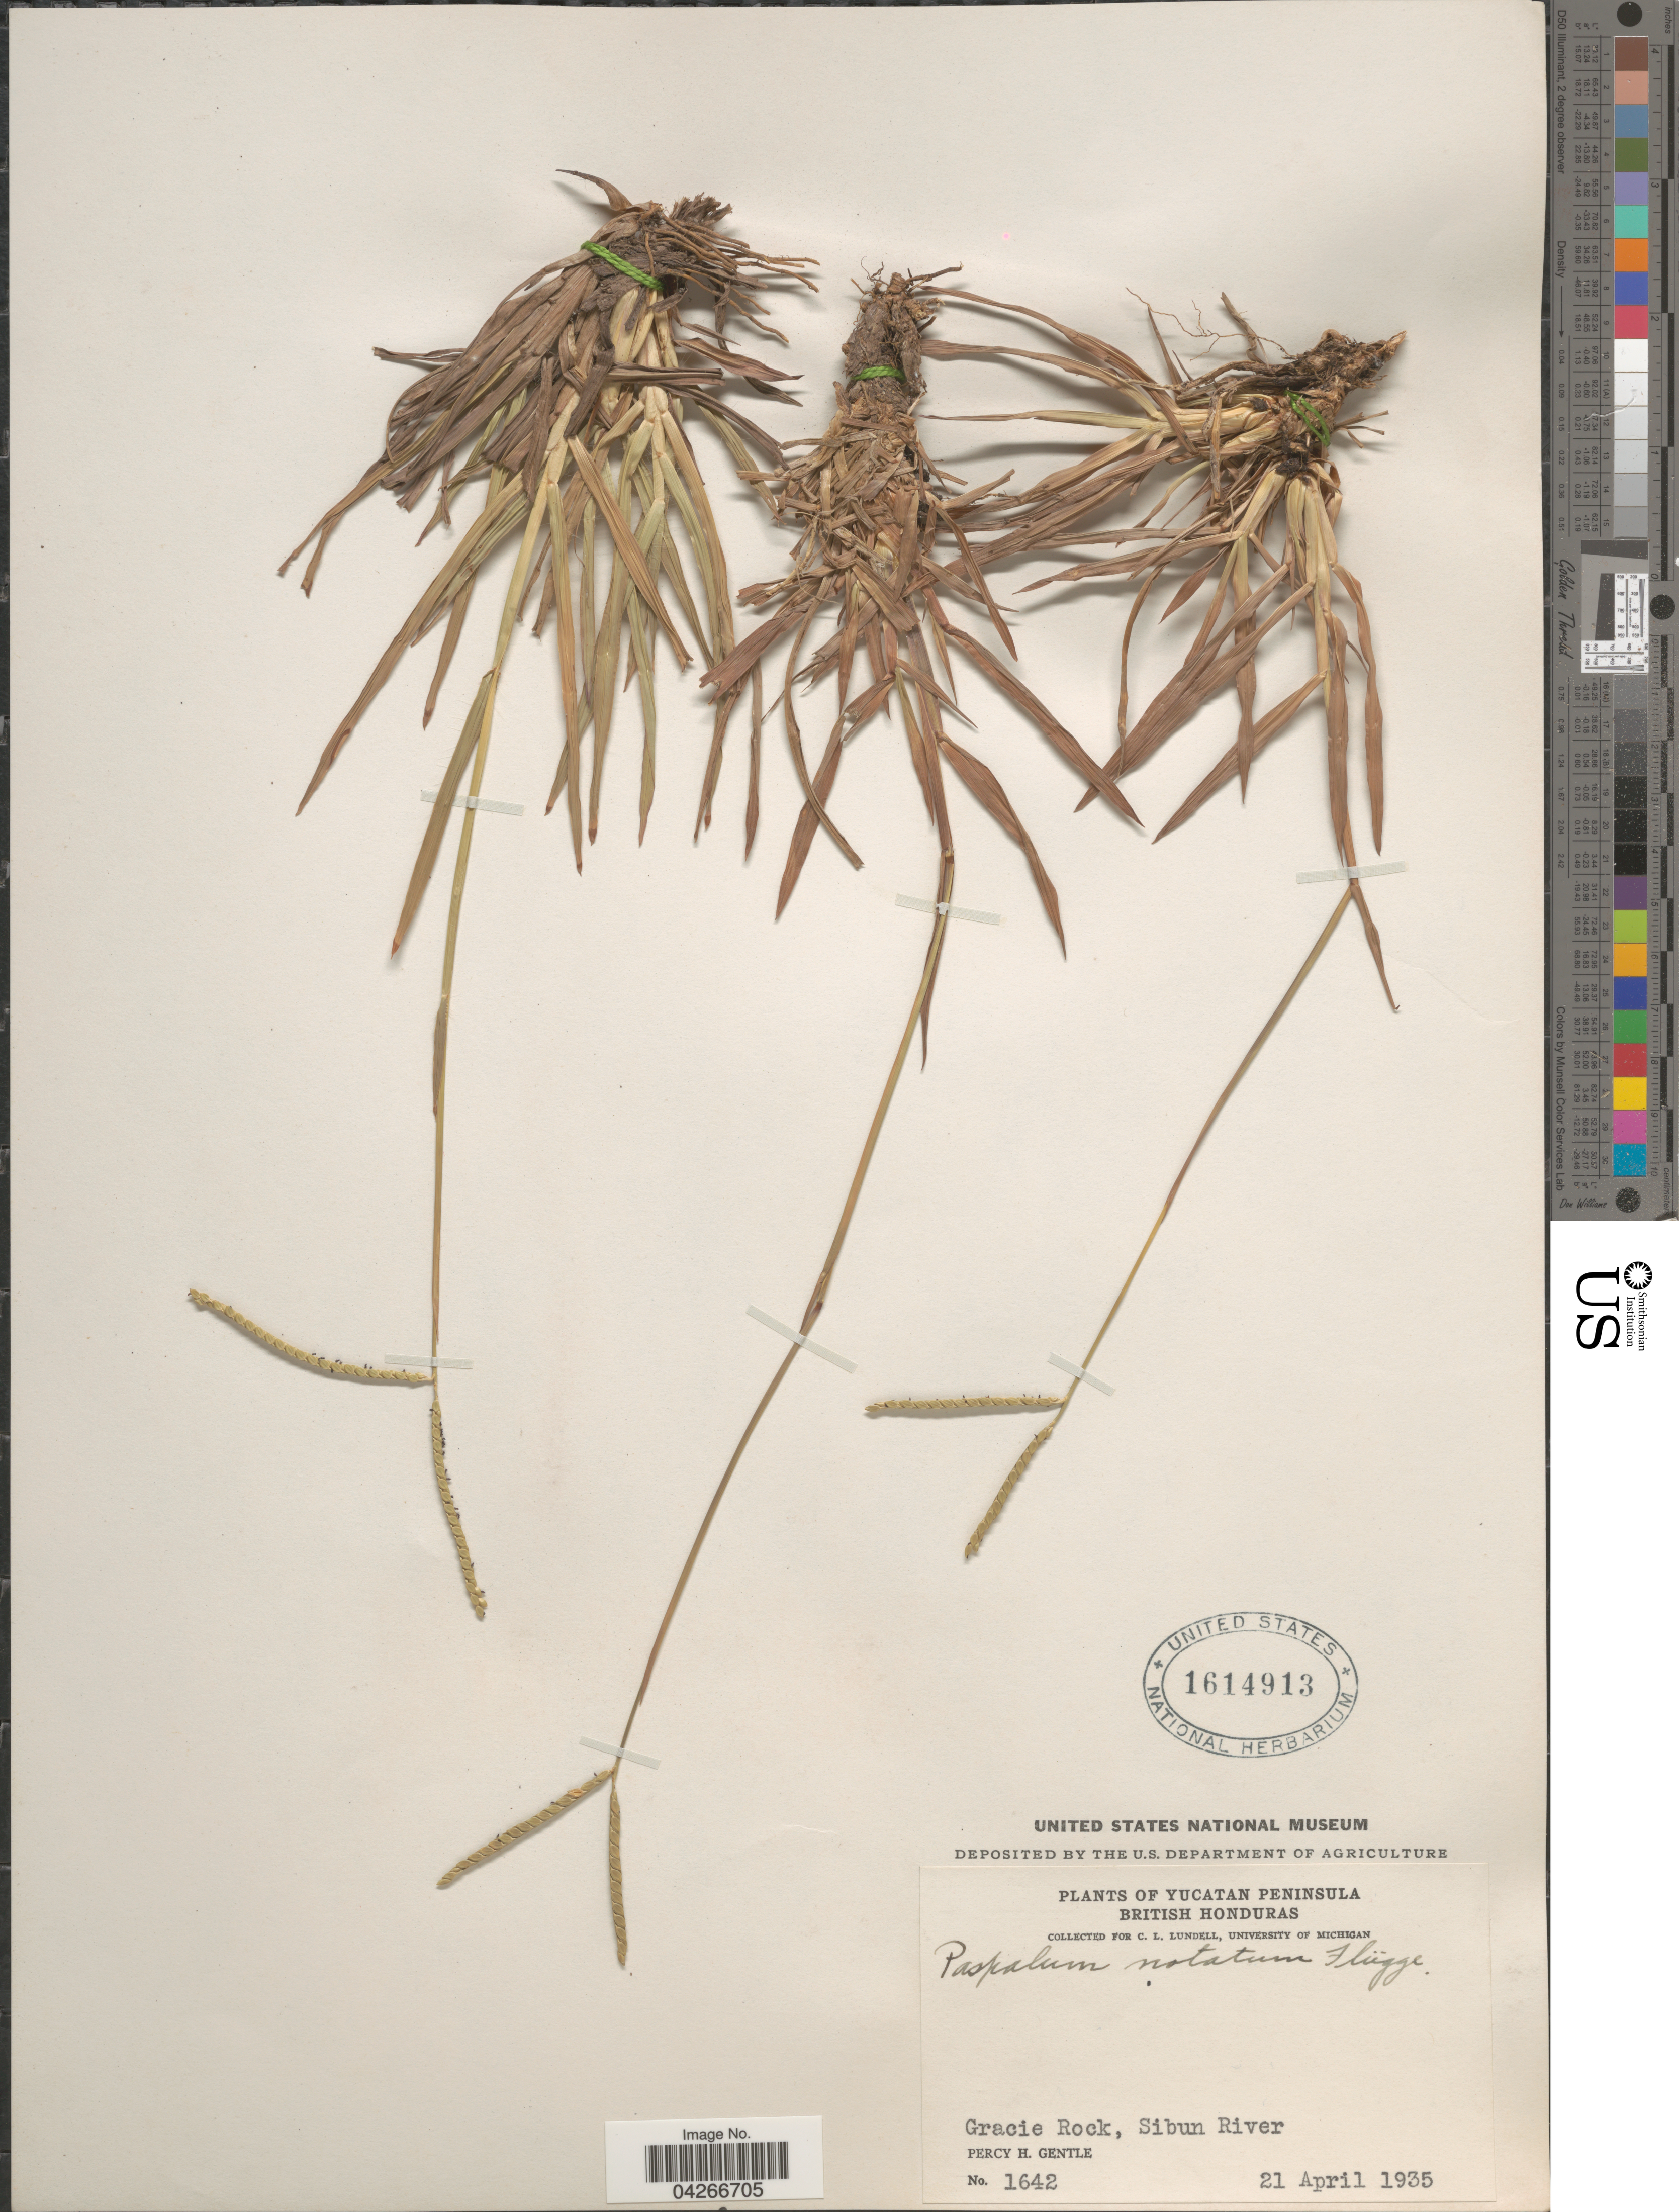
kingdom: Plantae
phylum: Tracheophyta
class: Liliopsida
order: Poales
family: Poaceae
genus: Paspalum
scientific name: Paspalum minus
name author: E. Fourn.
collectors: P. H. Gentle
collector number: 1642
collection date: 1935-04-21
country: Belize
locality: Yucatan Peninsula. British Honduras. Gracie Rock, Sibun River.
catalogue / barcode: US 1614913